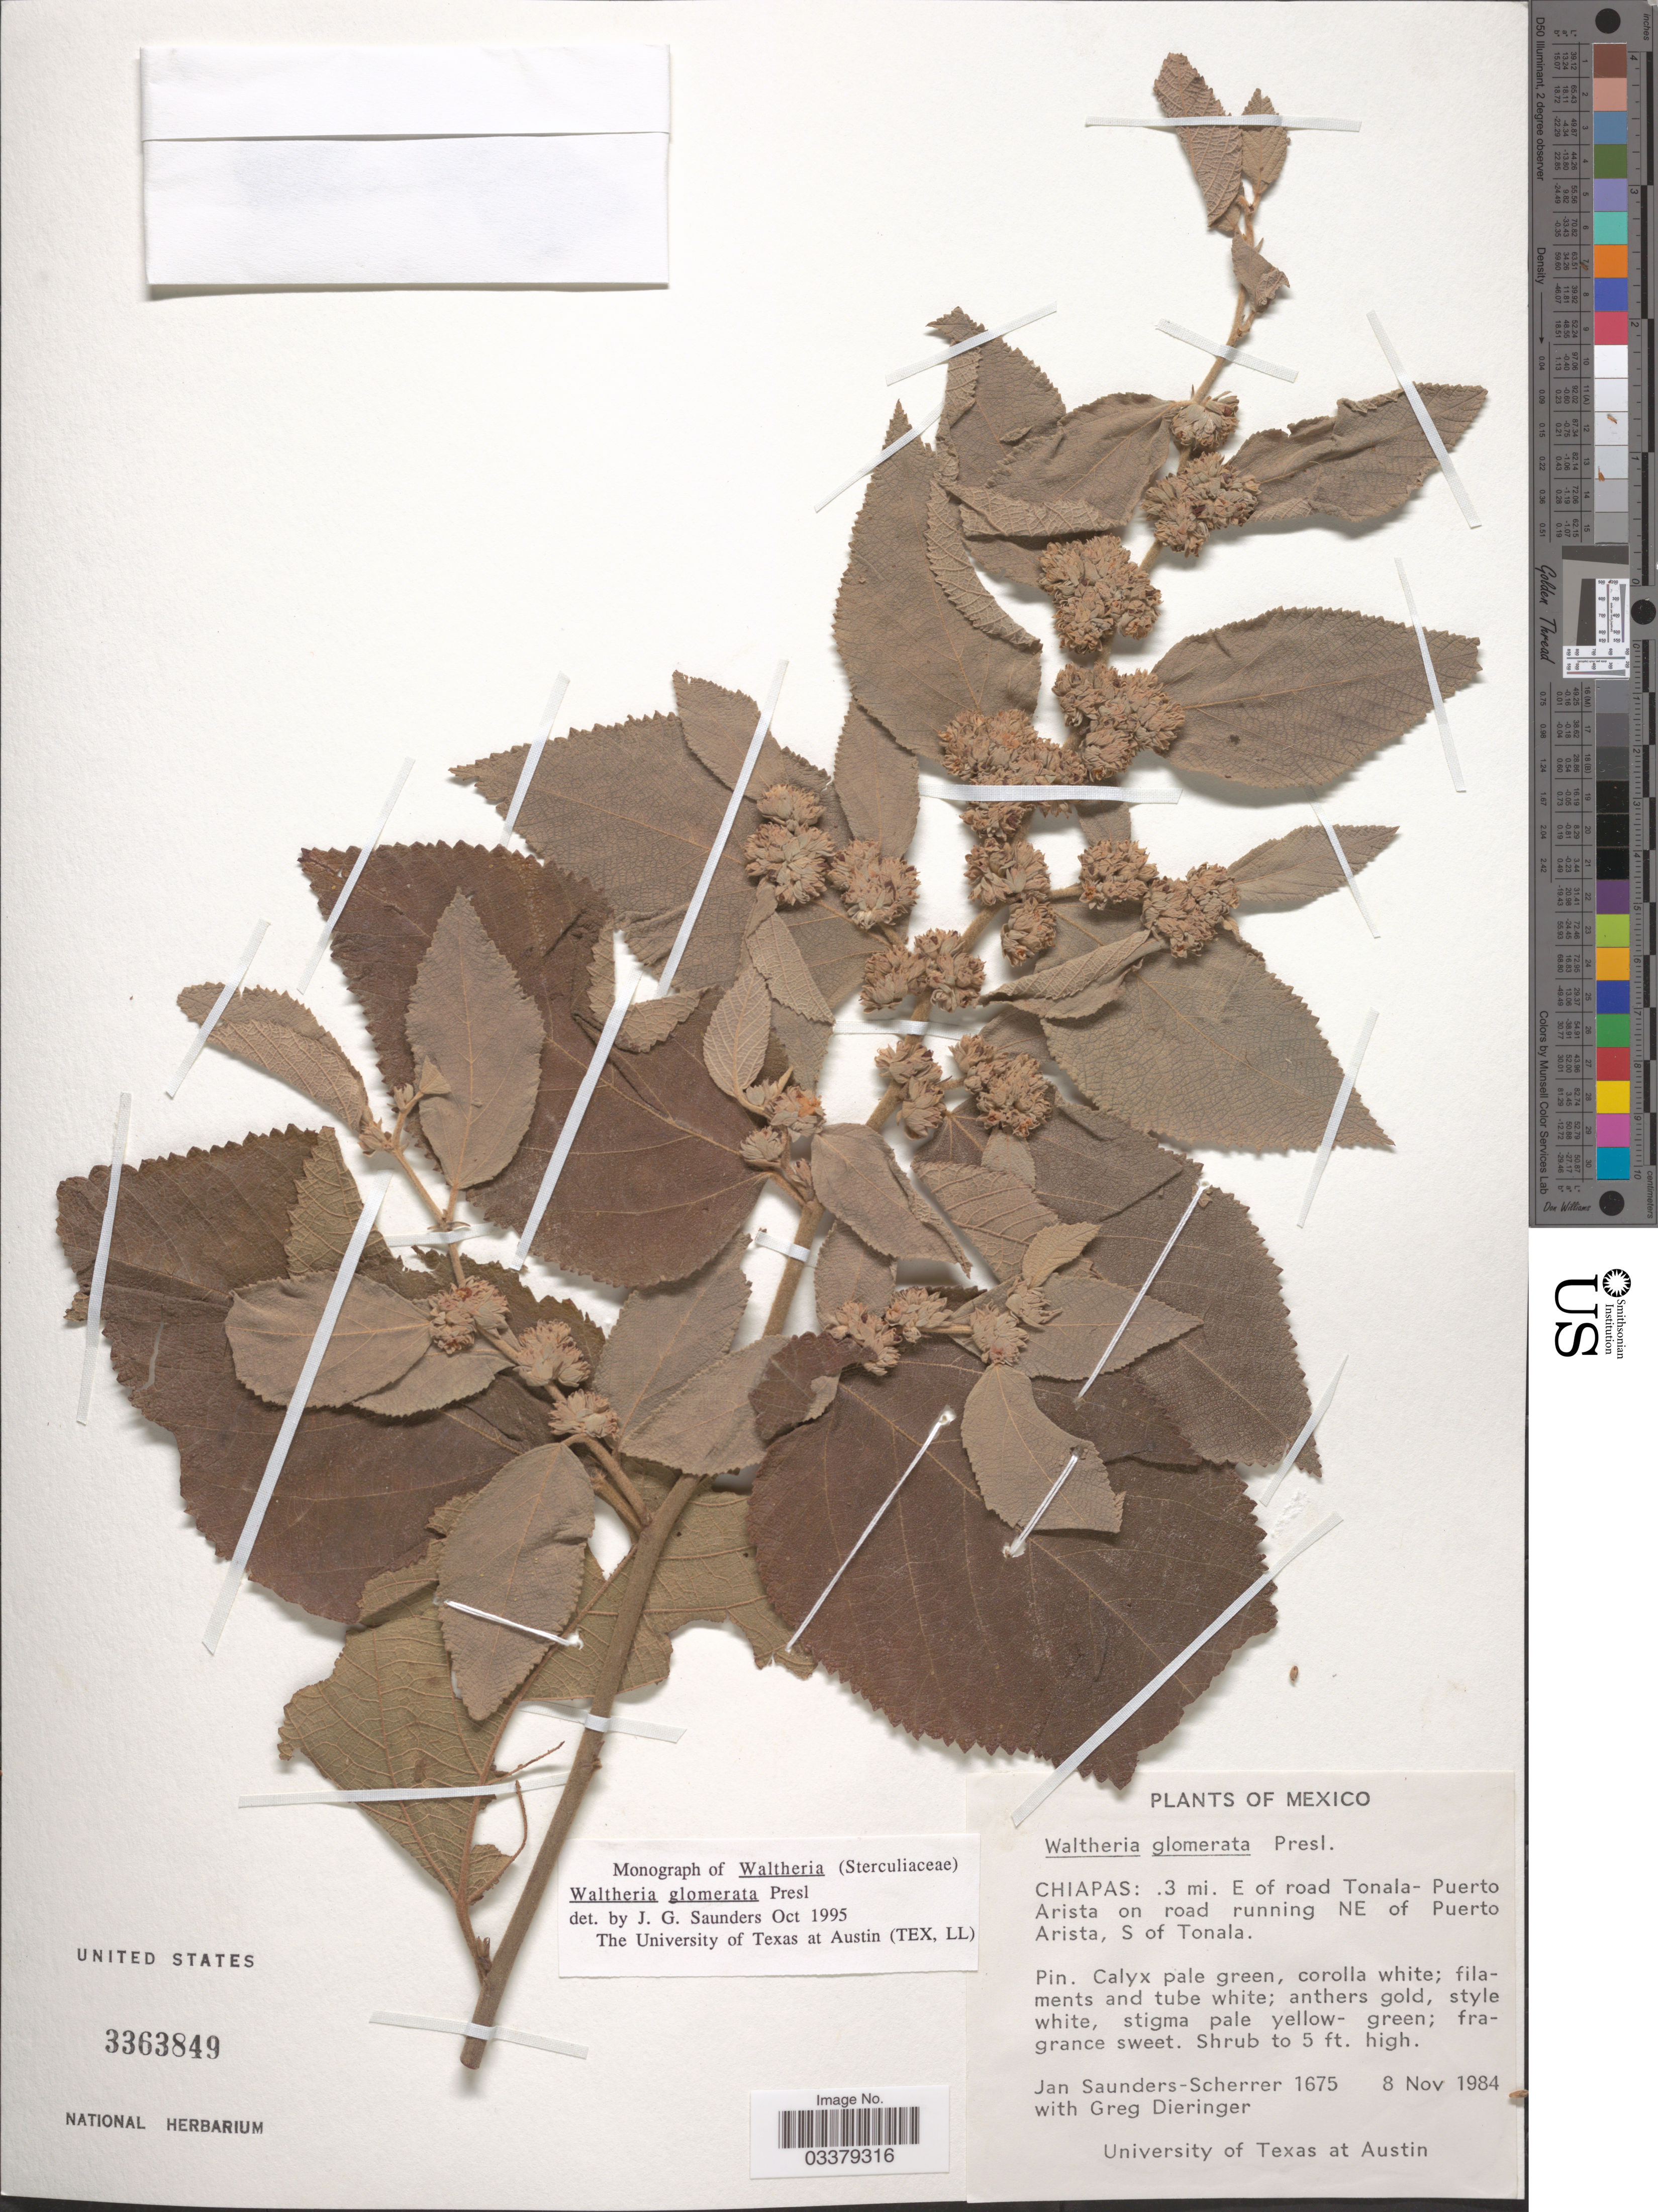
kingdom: Plantae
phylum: Tracheophyta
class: Magnoliopsida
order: Malvales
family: Malvaceae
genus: Waltheria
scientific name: Waltheria glomerata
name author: C. Presl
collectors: J. Saunders-Scherrer & G. Dieringer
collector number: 1675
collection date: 1984-11-08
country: Mexico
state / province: Chiapas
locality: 3 mi. E of road Tonala-Puerto Arista on road running NE of Puerto Arista, S of Tonala.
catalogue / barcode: US 3363849